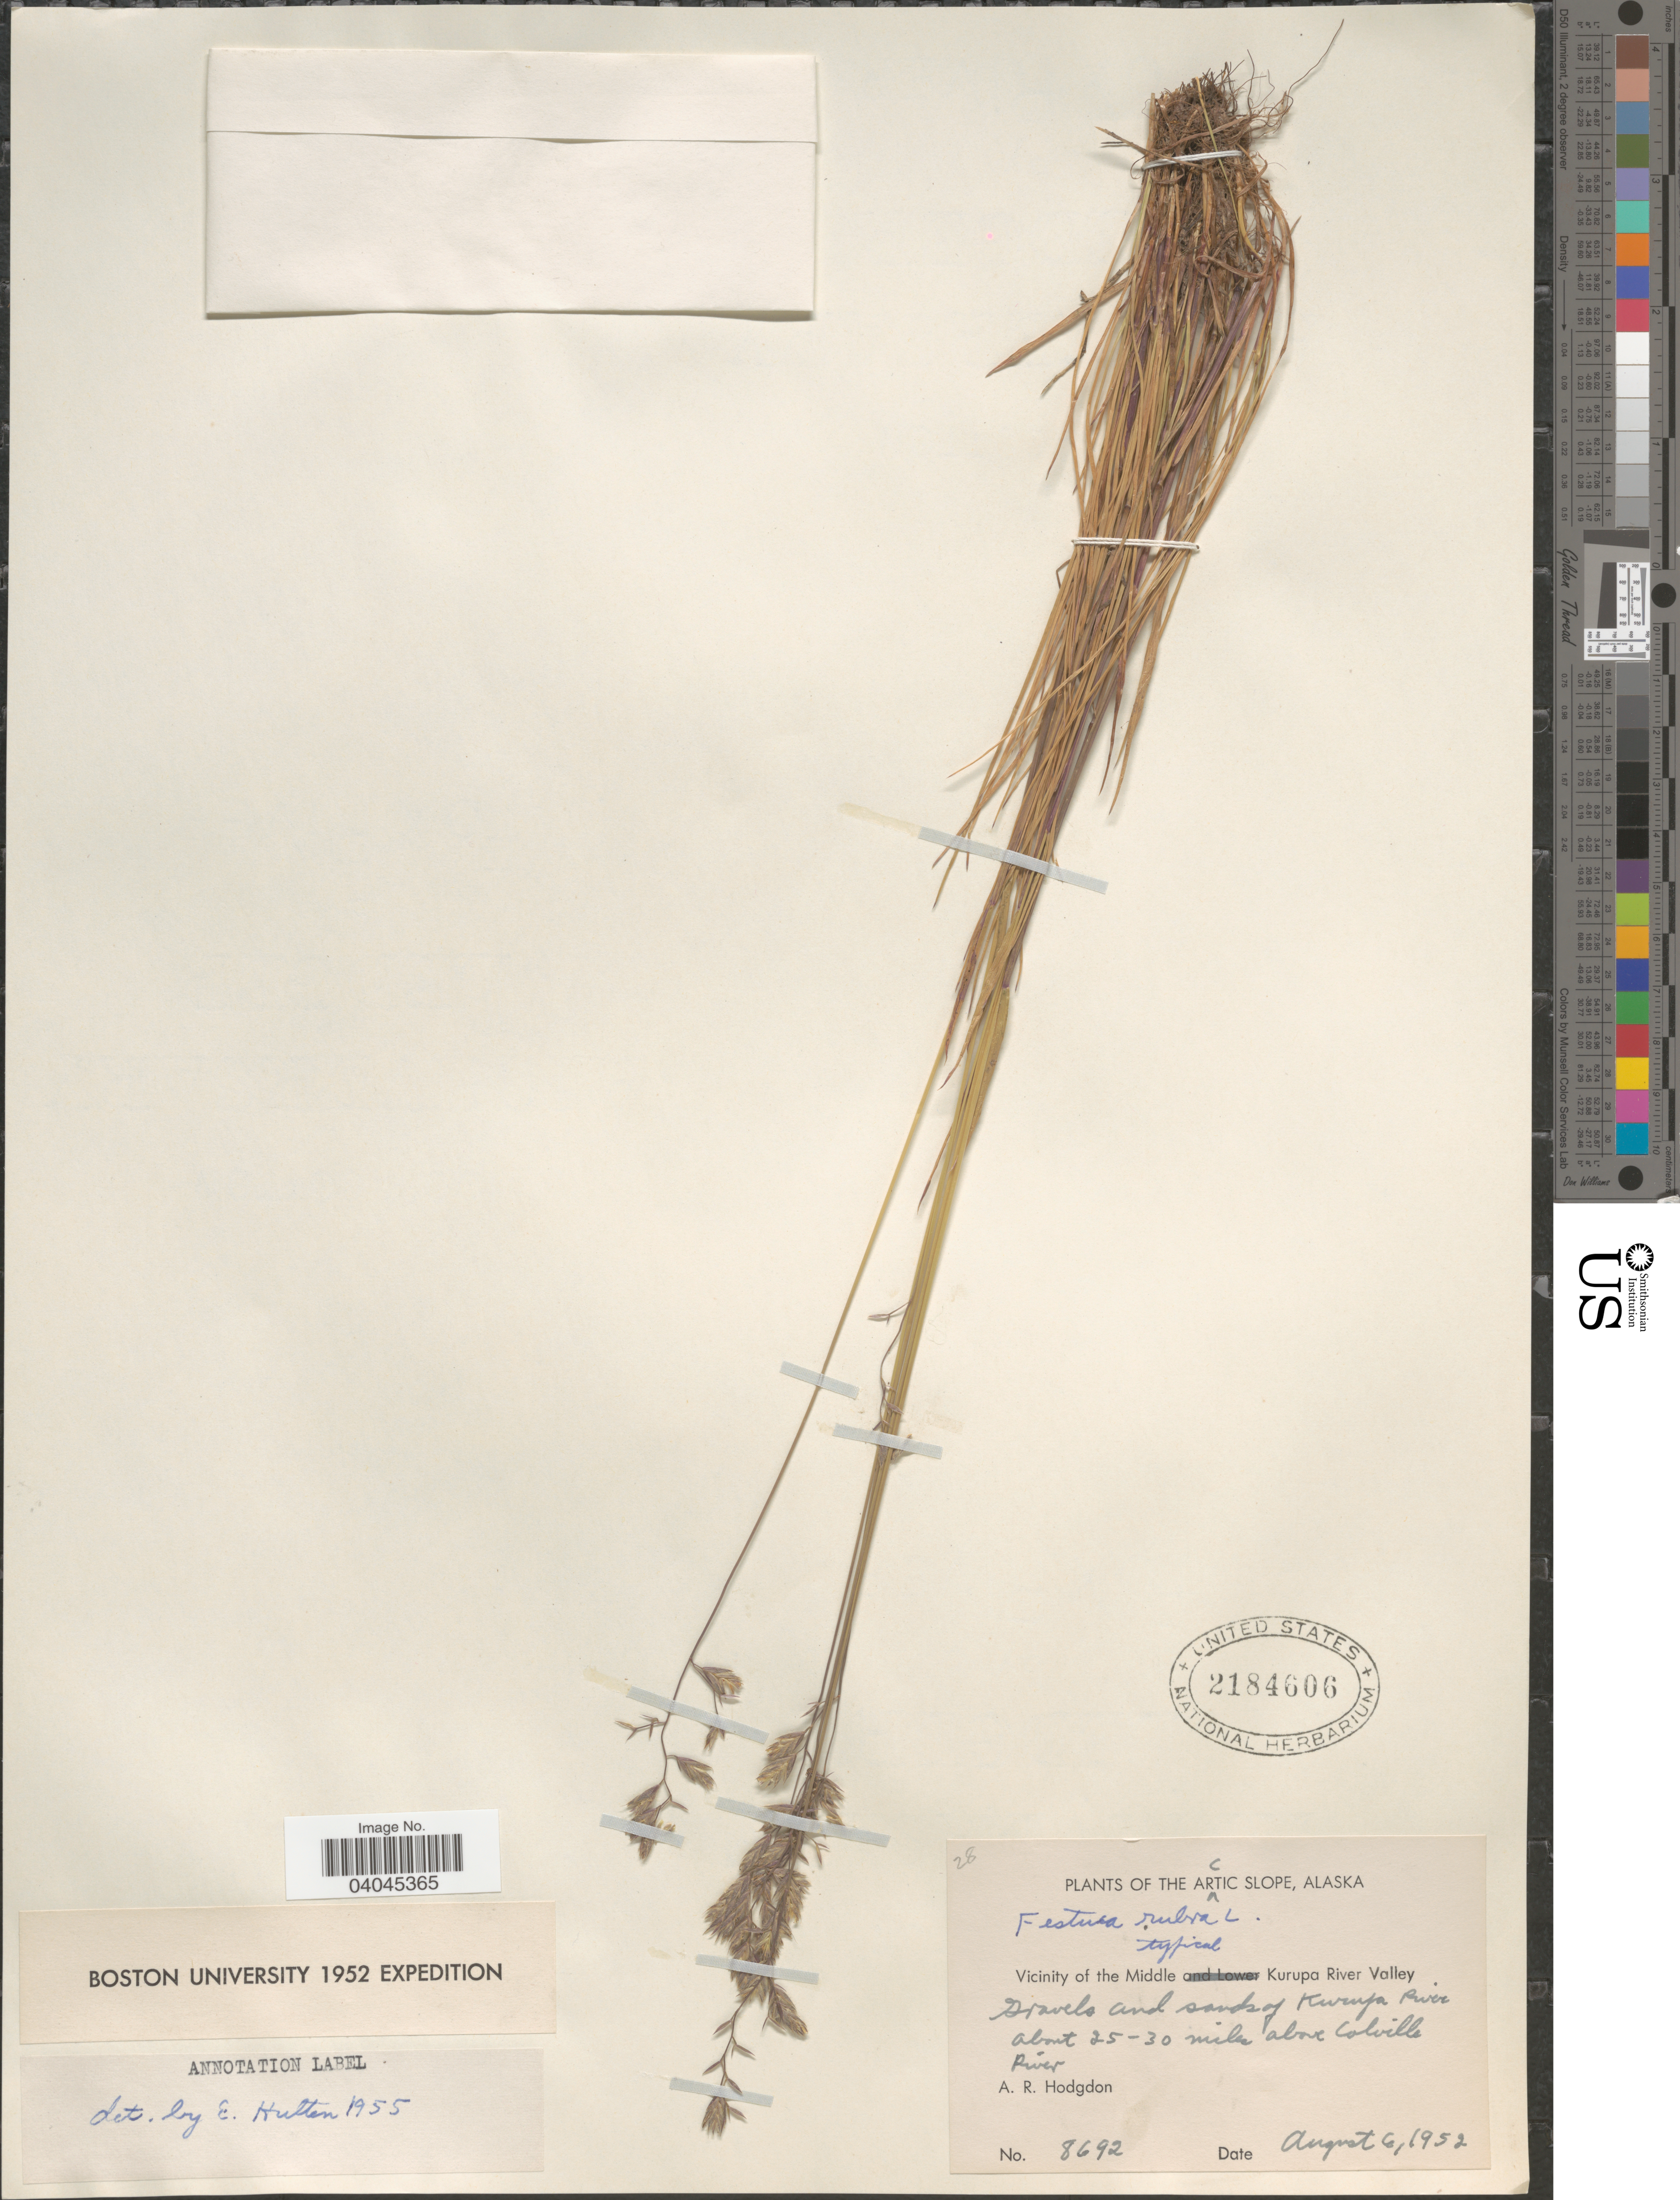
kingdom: Plantae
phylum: Tracheophyta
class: Liliopsida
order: Poales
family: Poaceae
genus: Festuca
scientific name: Festuca rubra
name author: L.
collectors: A. R. Hodgdon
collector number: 8692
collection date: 1952-08-06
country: United States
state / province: Alaska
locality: Arctic Slope. Vicinity of the Middle Kurupa River Valley. Gravels and sands of Kurupa River about 25-30 miles above Colville River.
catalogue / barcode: US 2184606